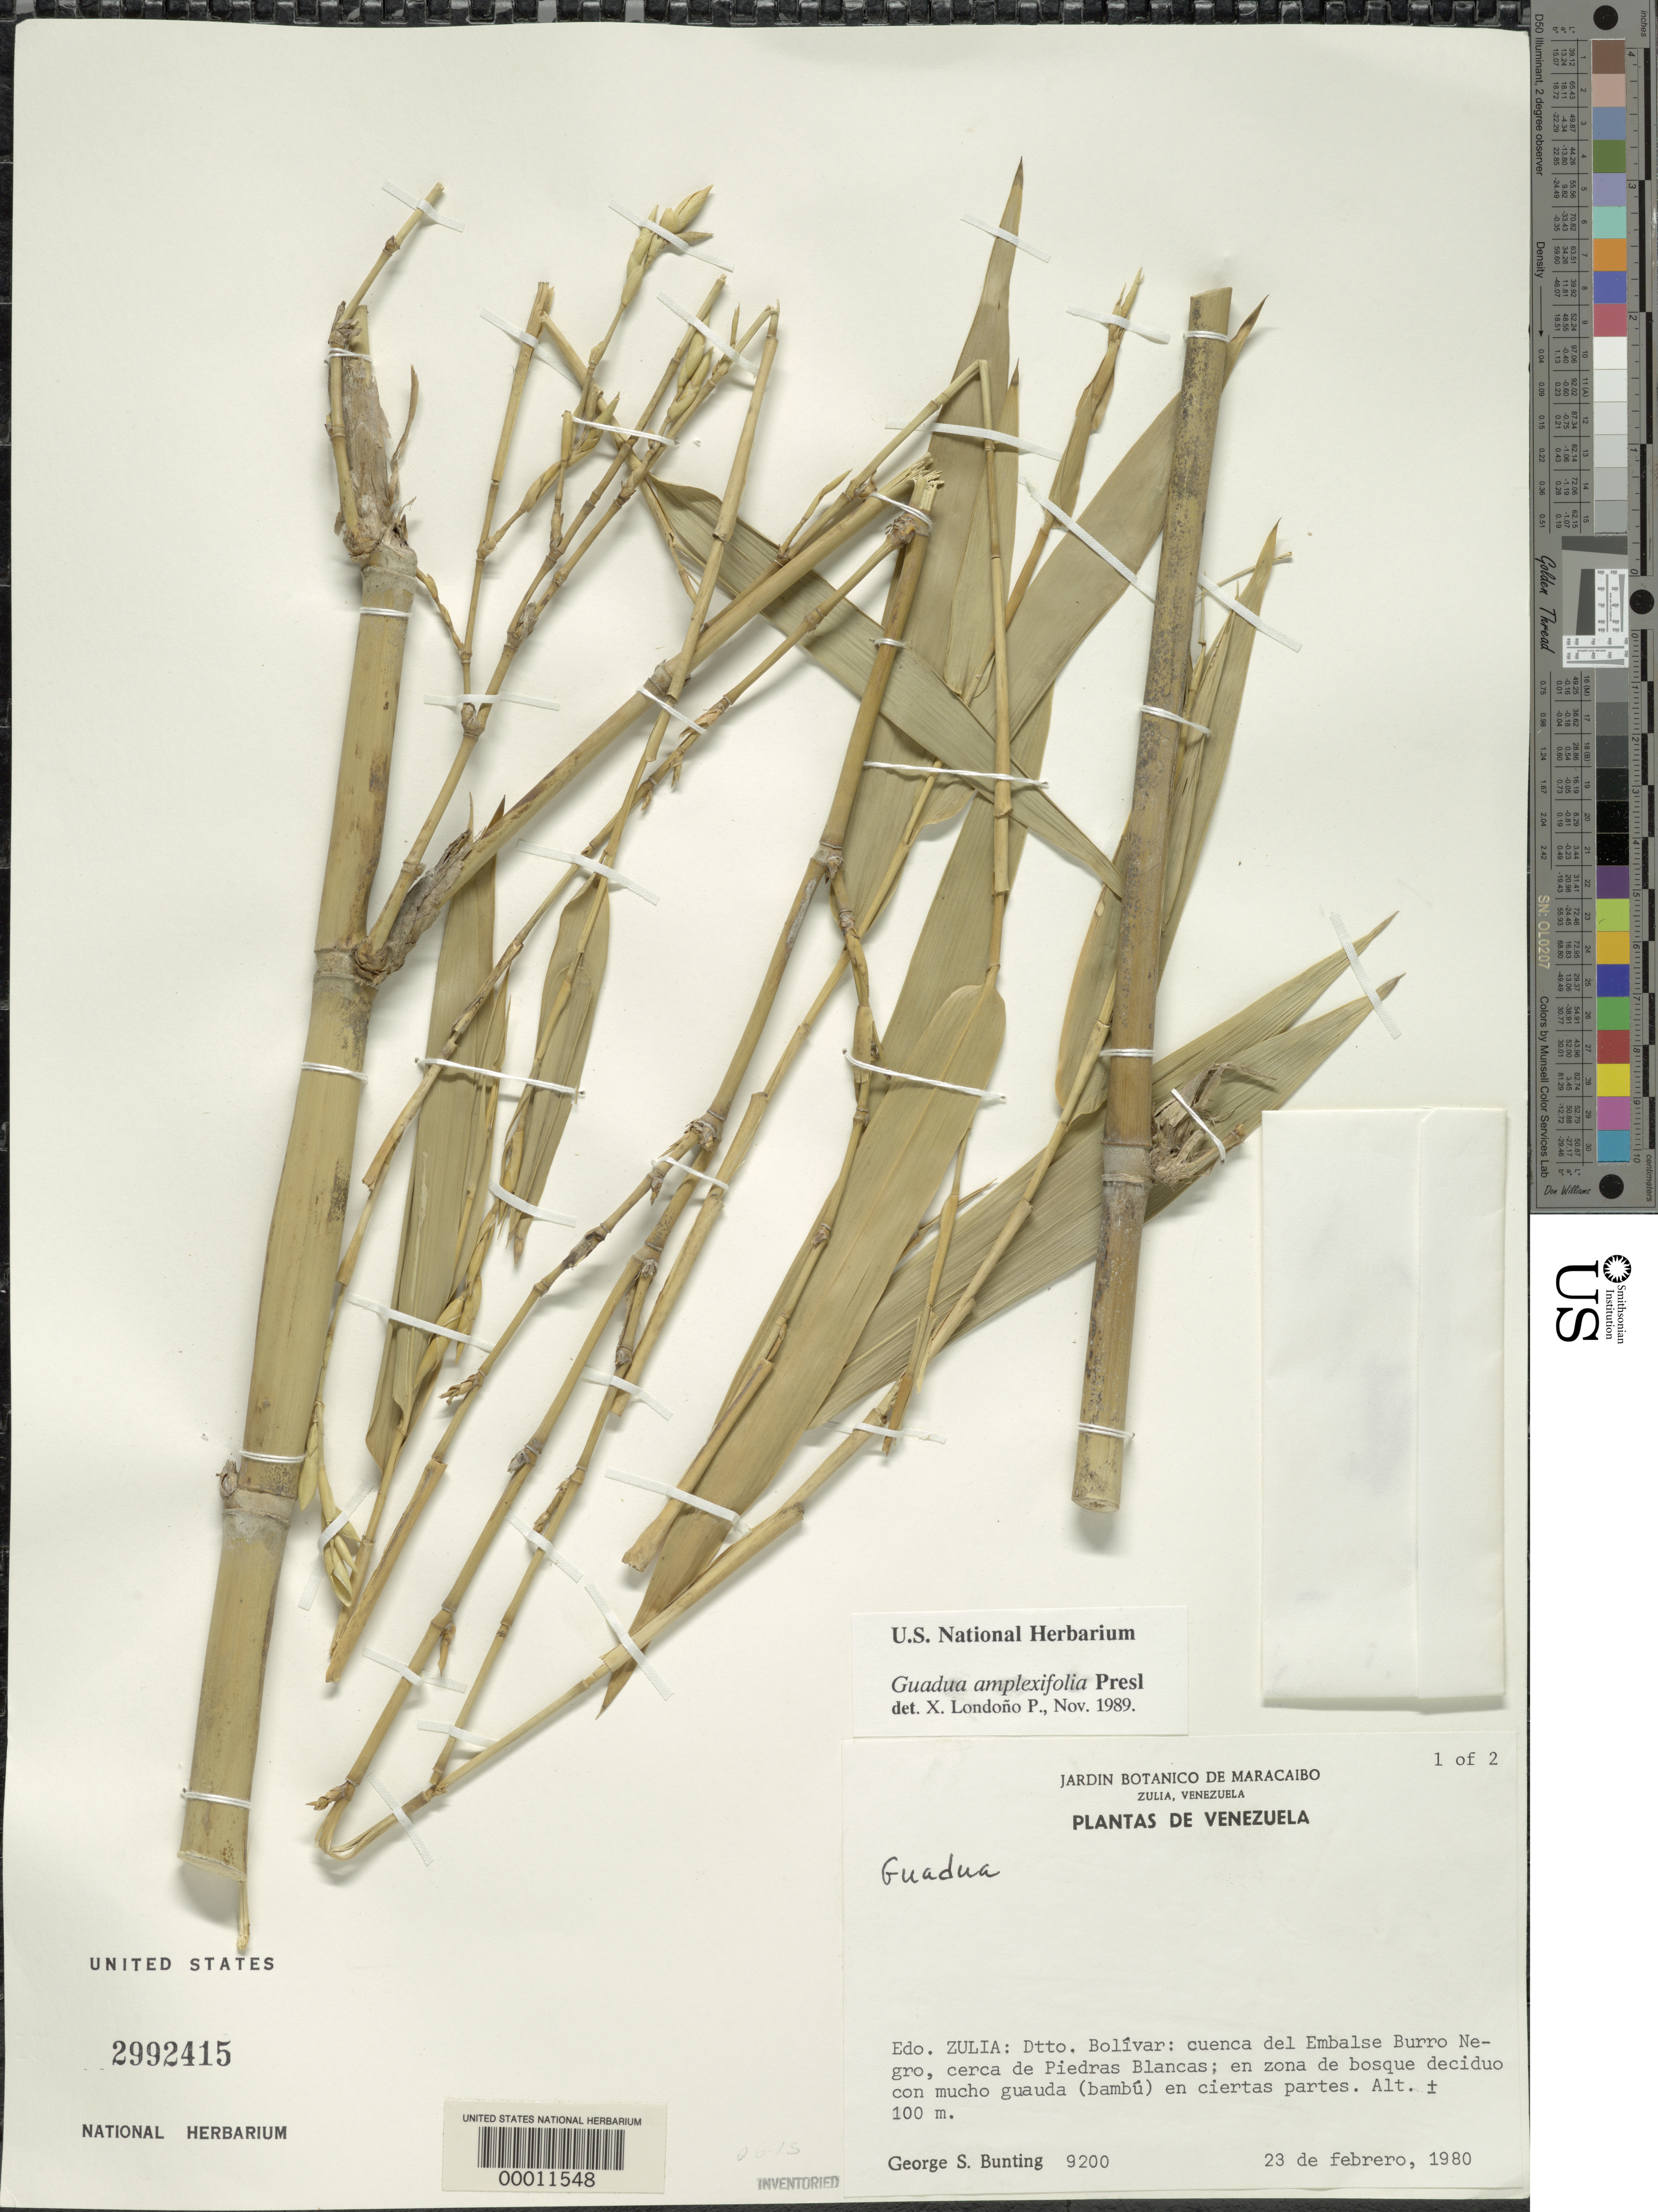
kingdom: Plantae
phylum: Tracheophyta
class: Liliopsida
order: Poales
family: Poaceae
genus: Guadua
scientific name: Guadua amplexifolia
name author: J. Presl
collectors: G. S. Bunting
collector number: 9200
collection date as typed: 23 Feb 1980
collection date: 1980-02-23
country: Venezuela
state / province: Zulia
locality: River basin of embalse burro negro, near piedras blancas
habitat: Decidous forest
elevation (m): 100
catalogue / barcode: US 2992415